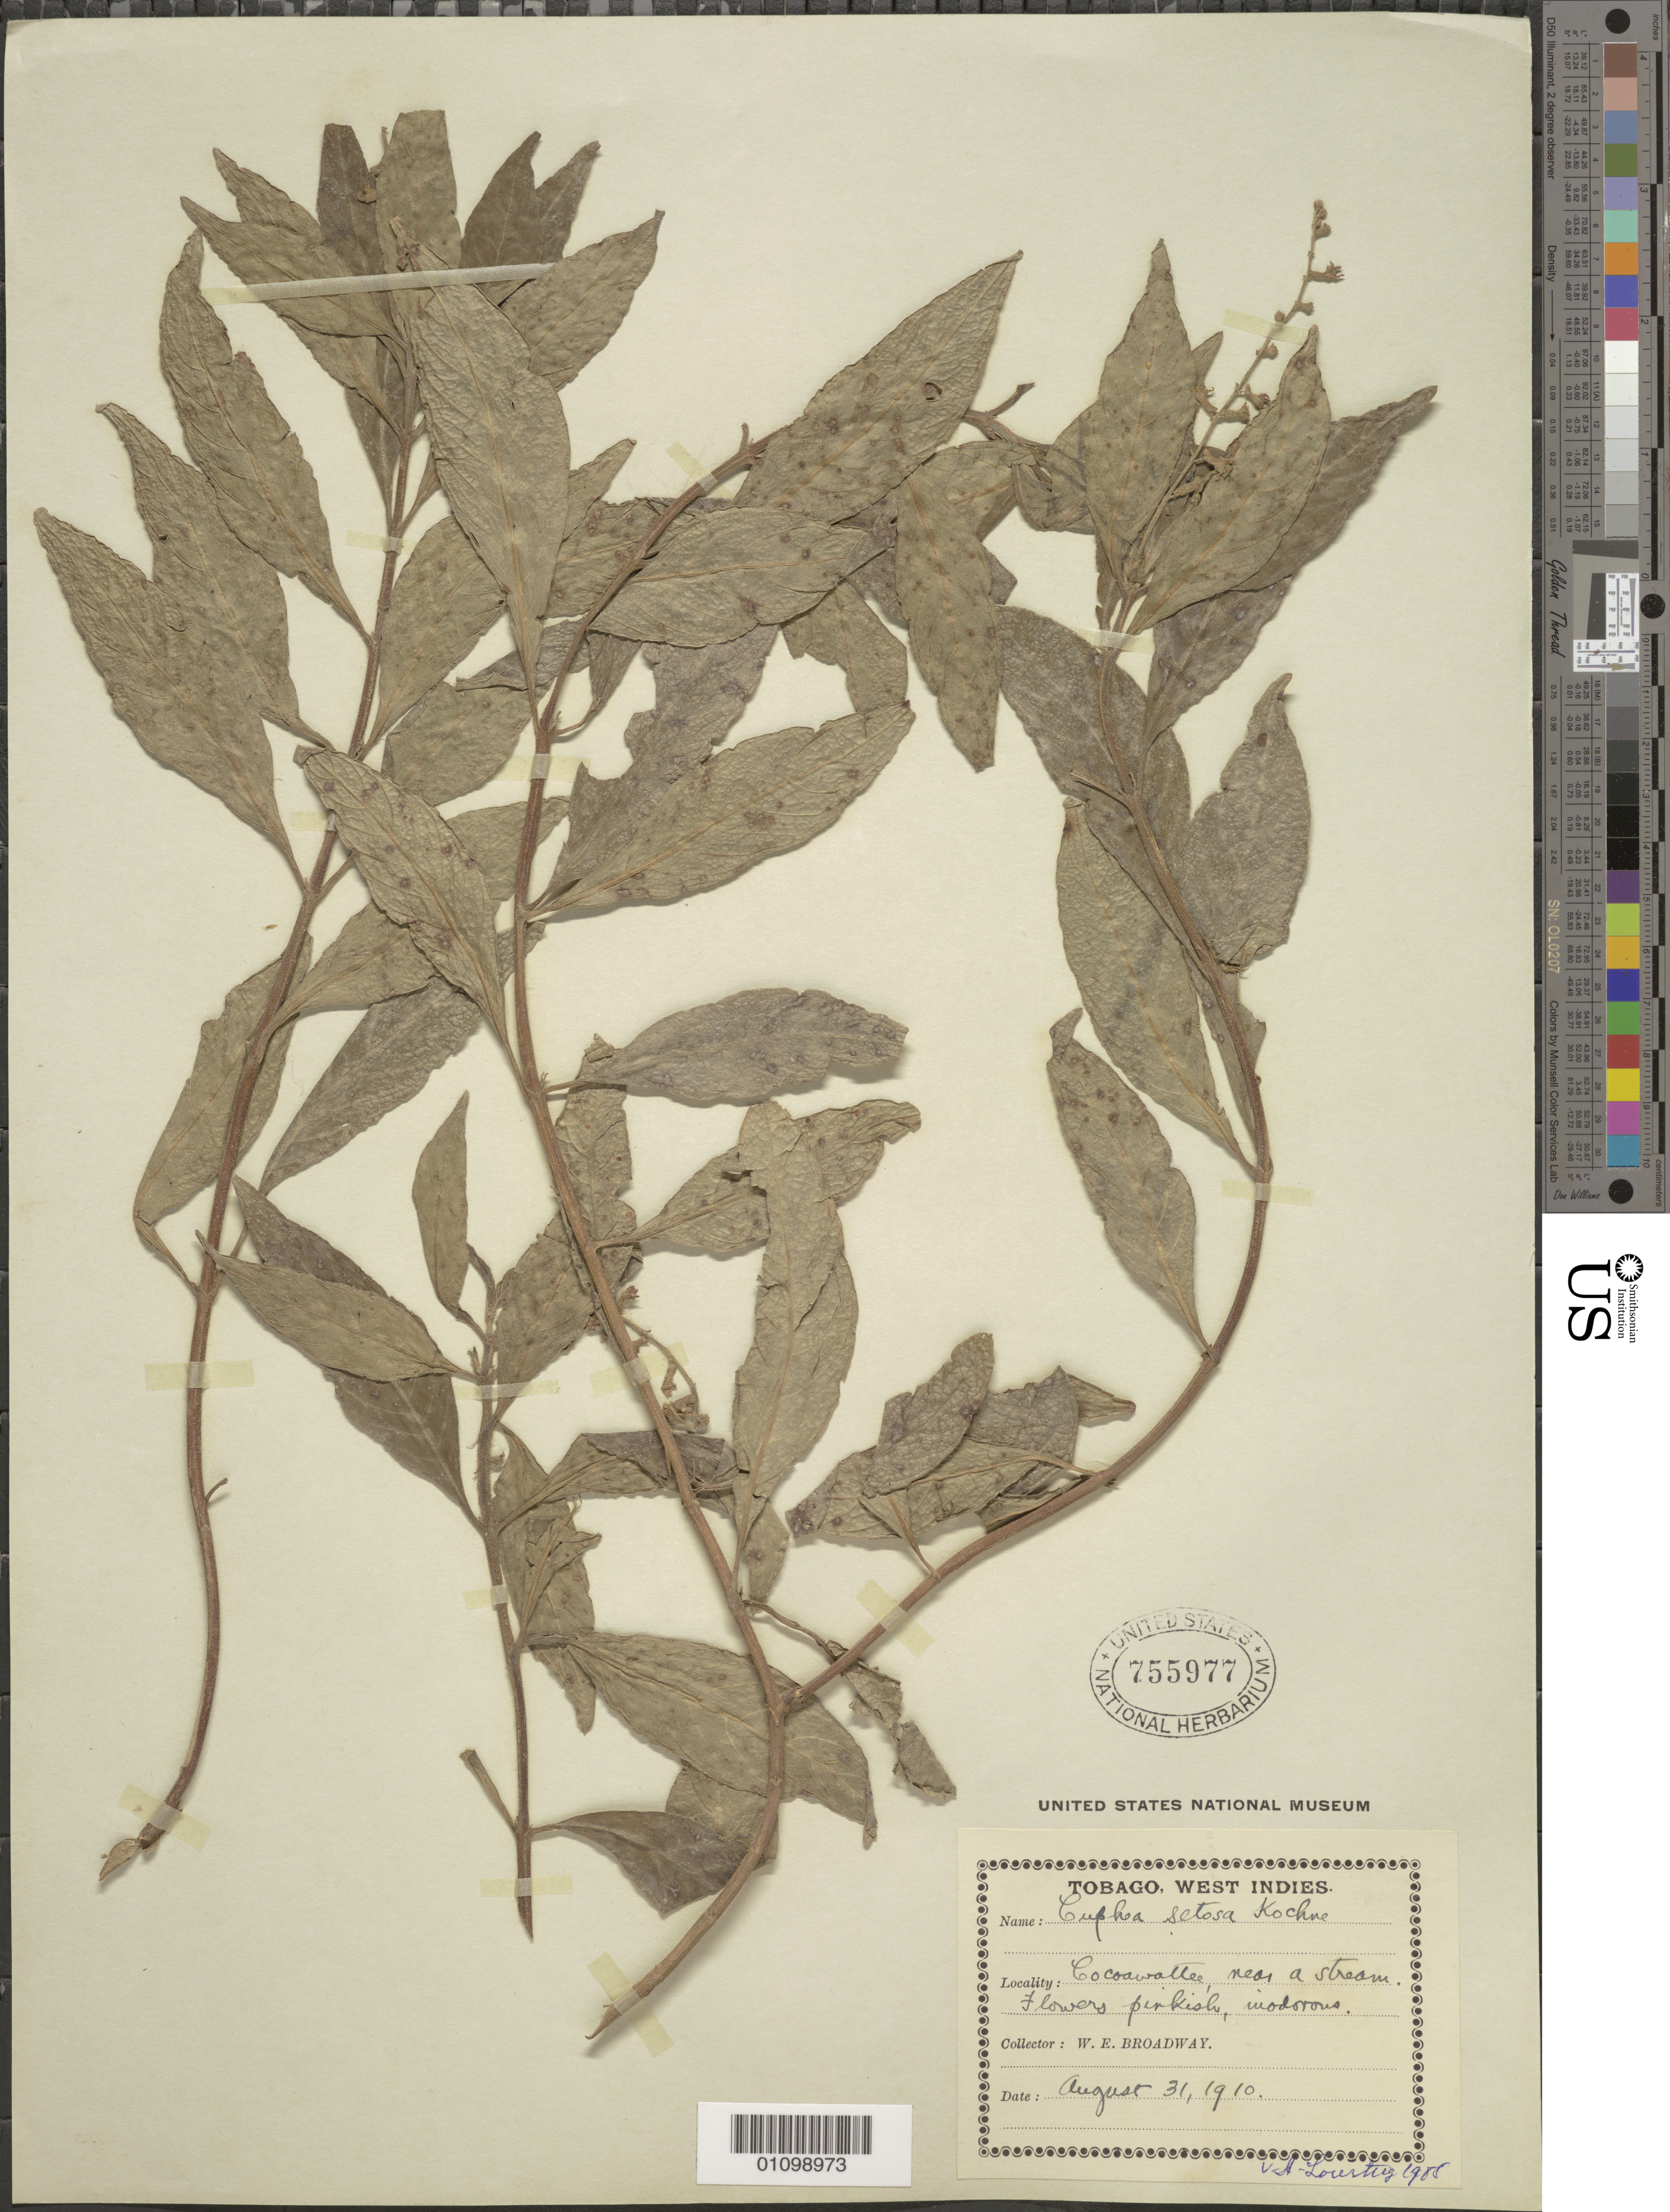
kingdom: Plantae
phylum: Tracheophyta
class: Magnoliopsida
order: Myrtales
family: Lythraceae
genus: Cuphea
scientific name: Cuphea setosa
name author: Koehne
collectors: W. E. Broadway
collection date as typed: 31 Aug 1910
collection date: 1910-08-31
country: Trinidad and Tobago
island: Tobago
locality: Cocoawallee, near a stream.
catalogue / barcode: US 755977